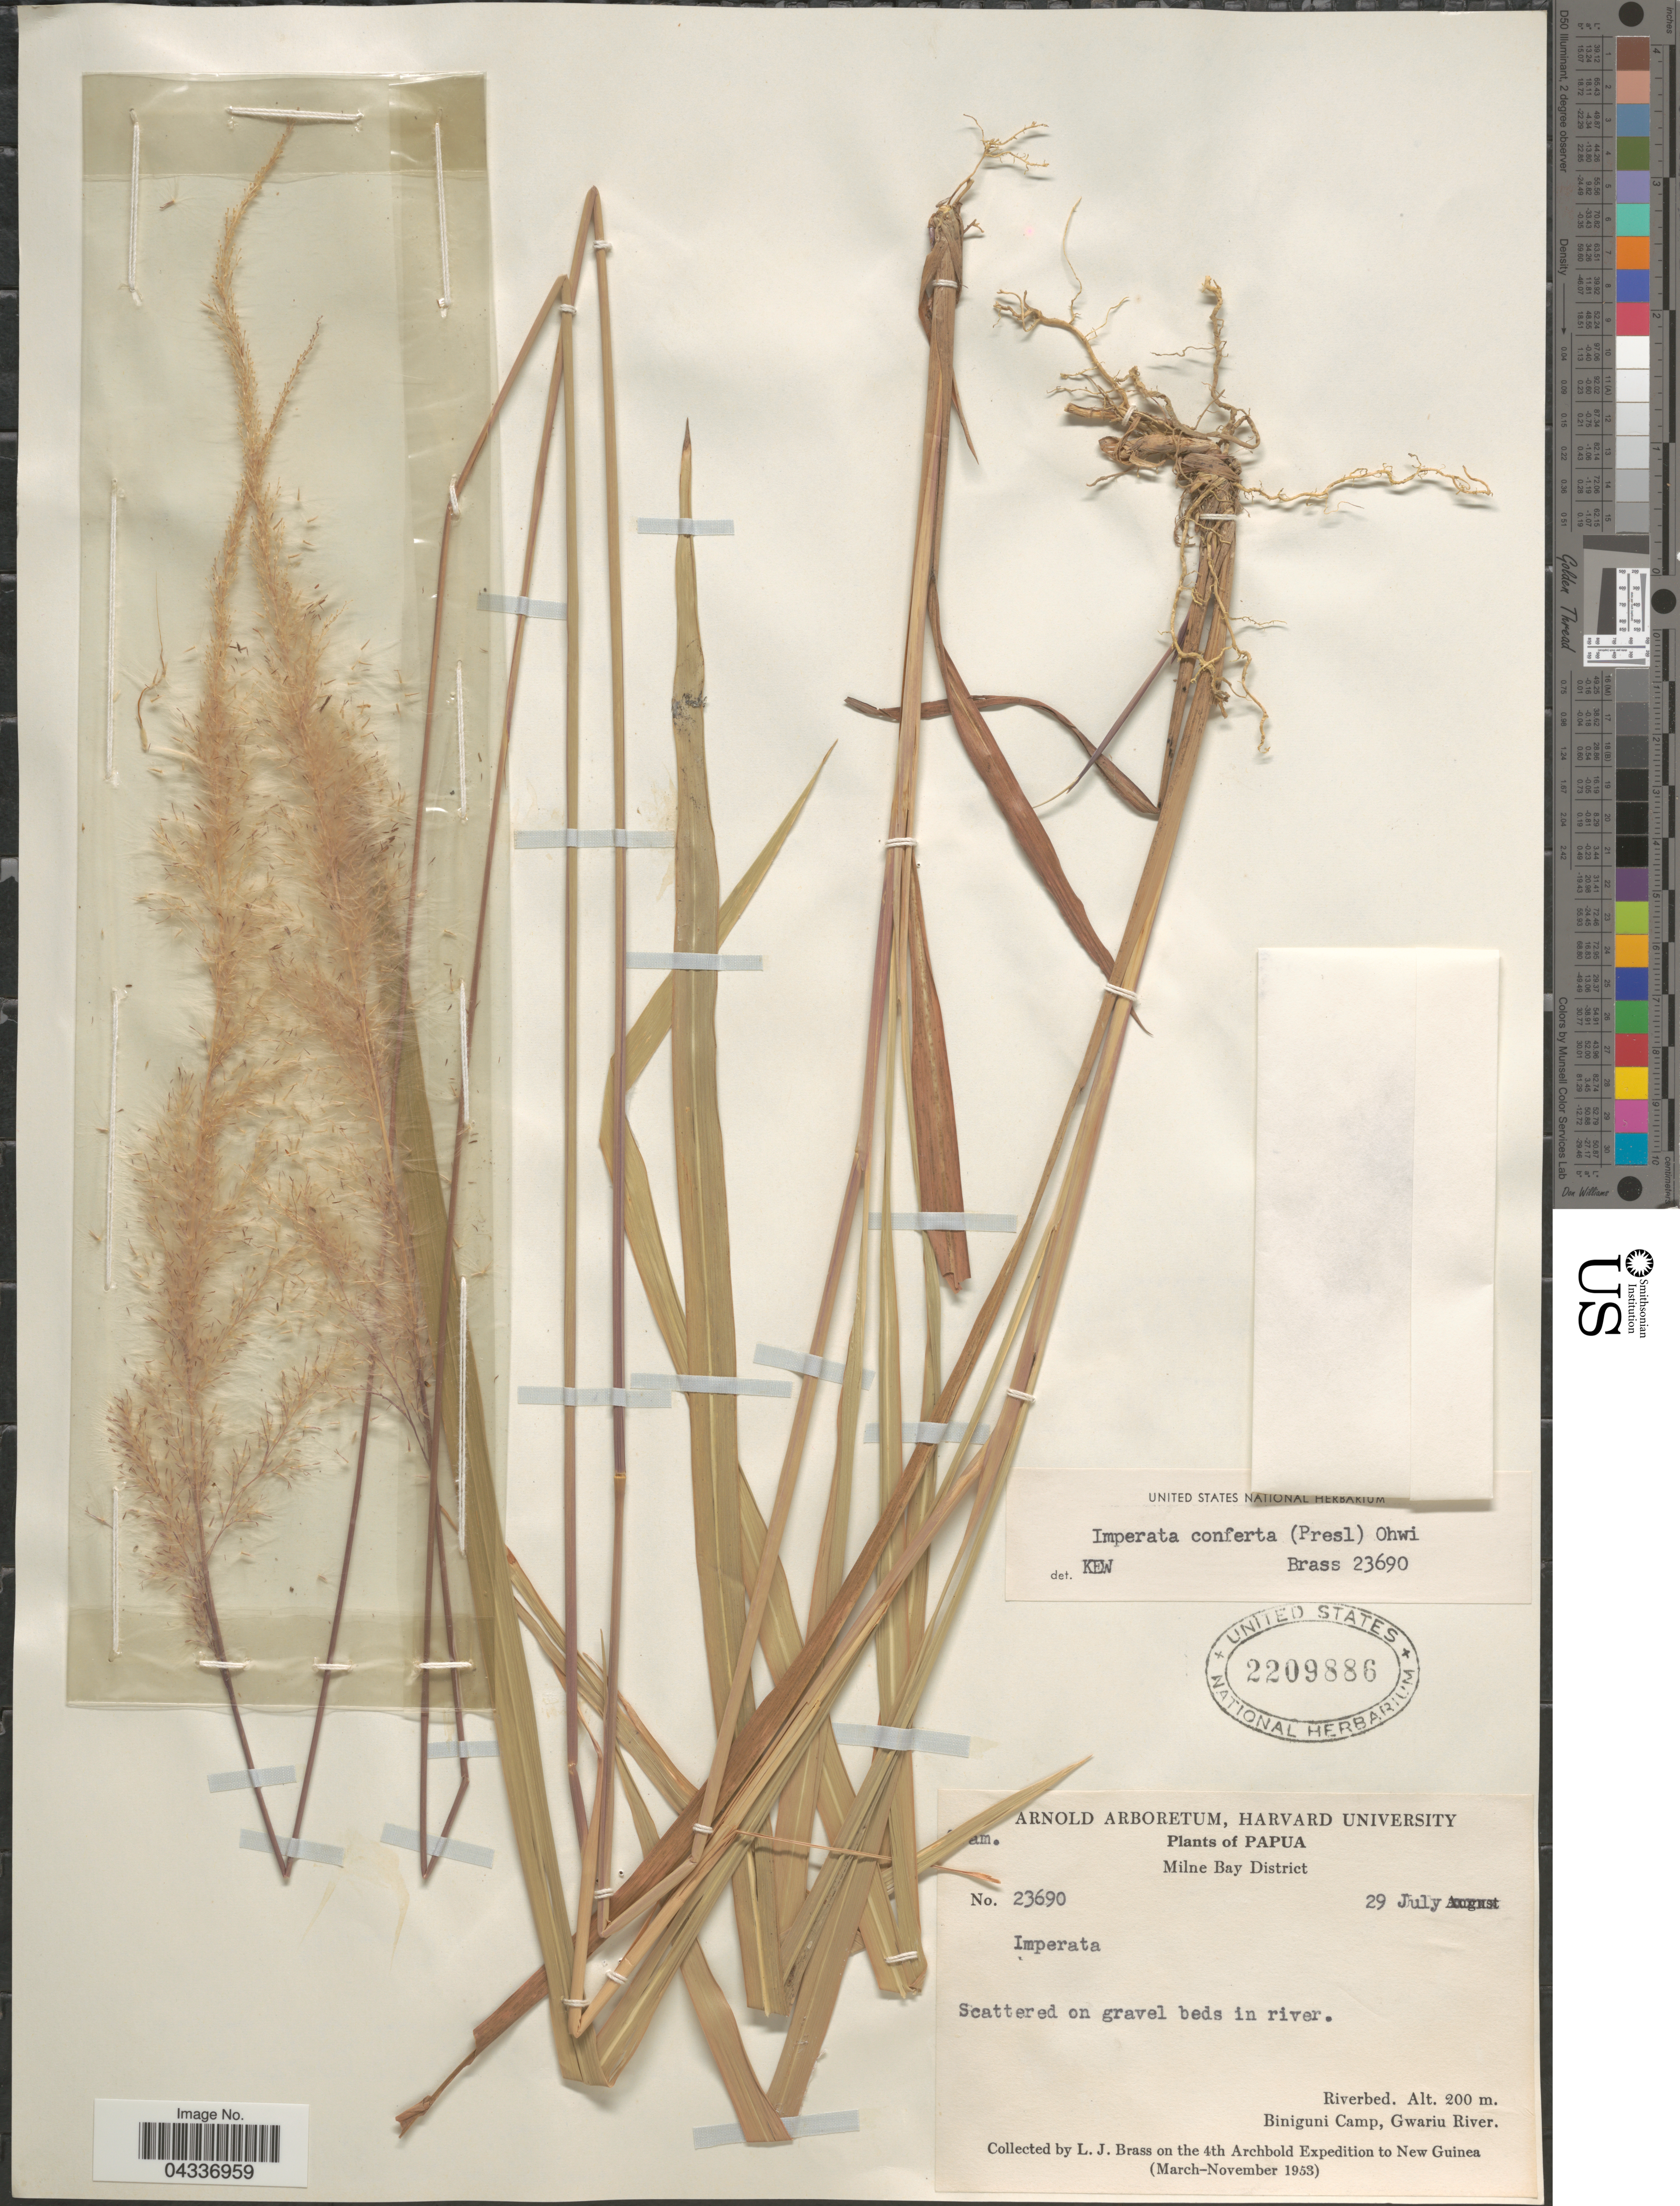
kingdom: Plantae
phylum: Tracheophyta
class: Liliopsida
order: Poales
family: Poaceae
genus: Imperata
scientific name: Imperata conferta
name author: (J. Presl) Ohwi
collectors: L. J. Brass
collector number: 23690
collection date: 1953-07-29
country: Papua New Guinea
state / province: Milne Bay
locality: Papua. Milne Bay District. Biniguni Camp, Gwariu River. The 4th Archbold Expedition to New Guinea (March-November 1953).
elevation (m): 200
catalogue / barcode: US 2209886